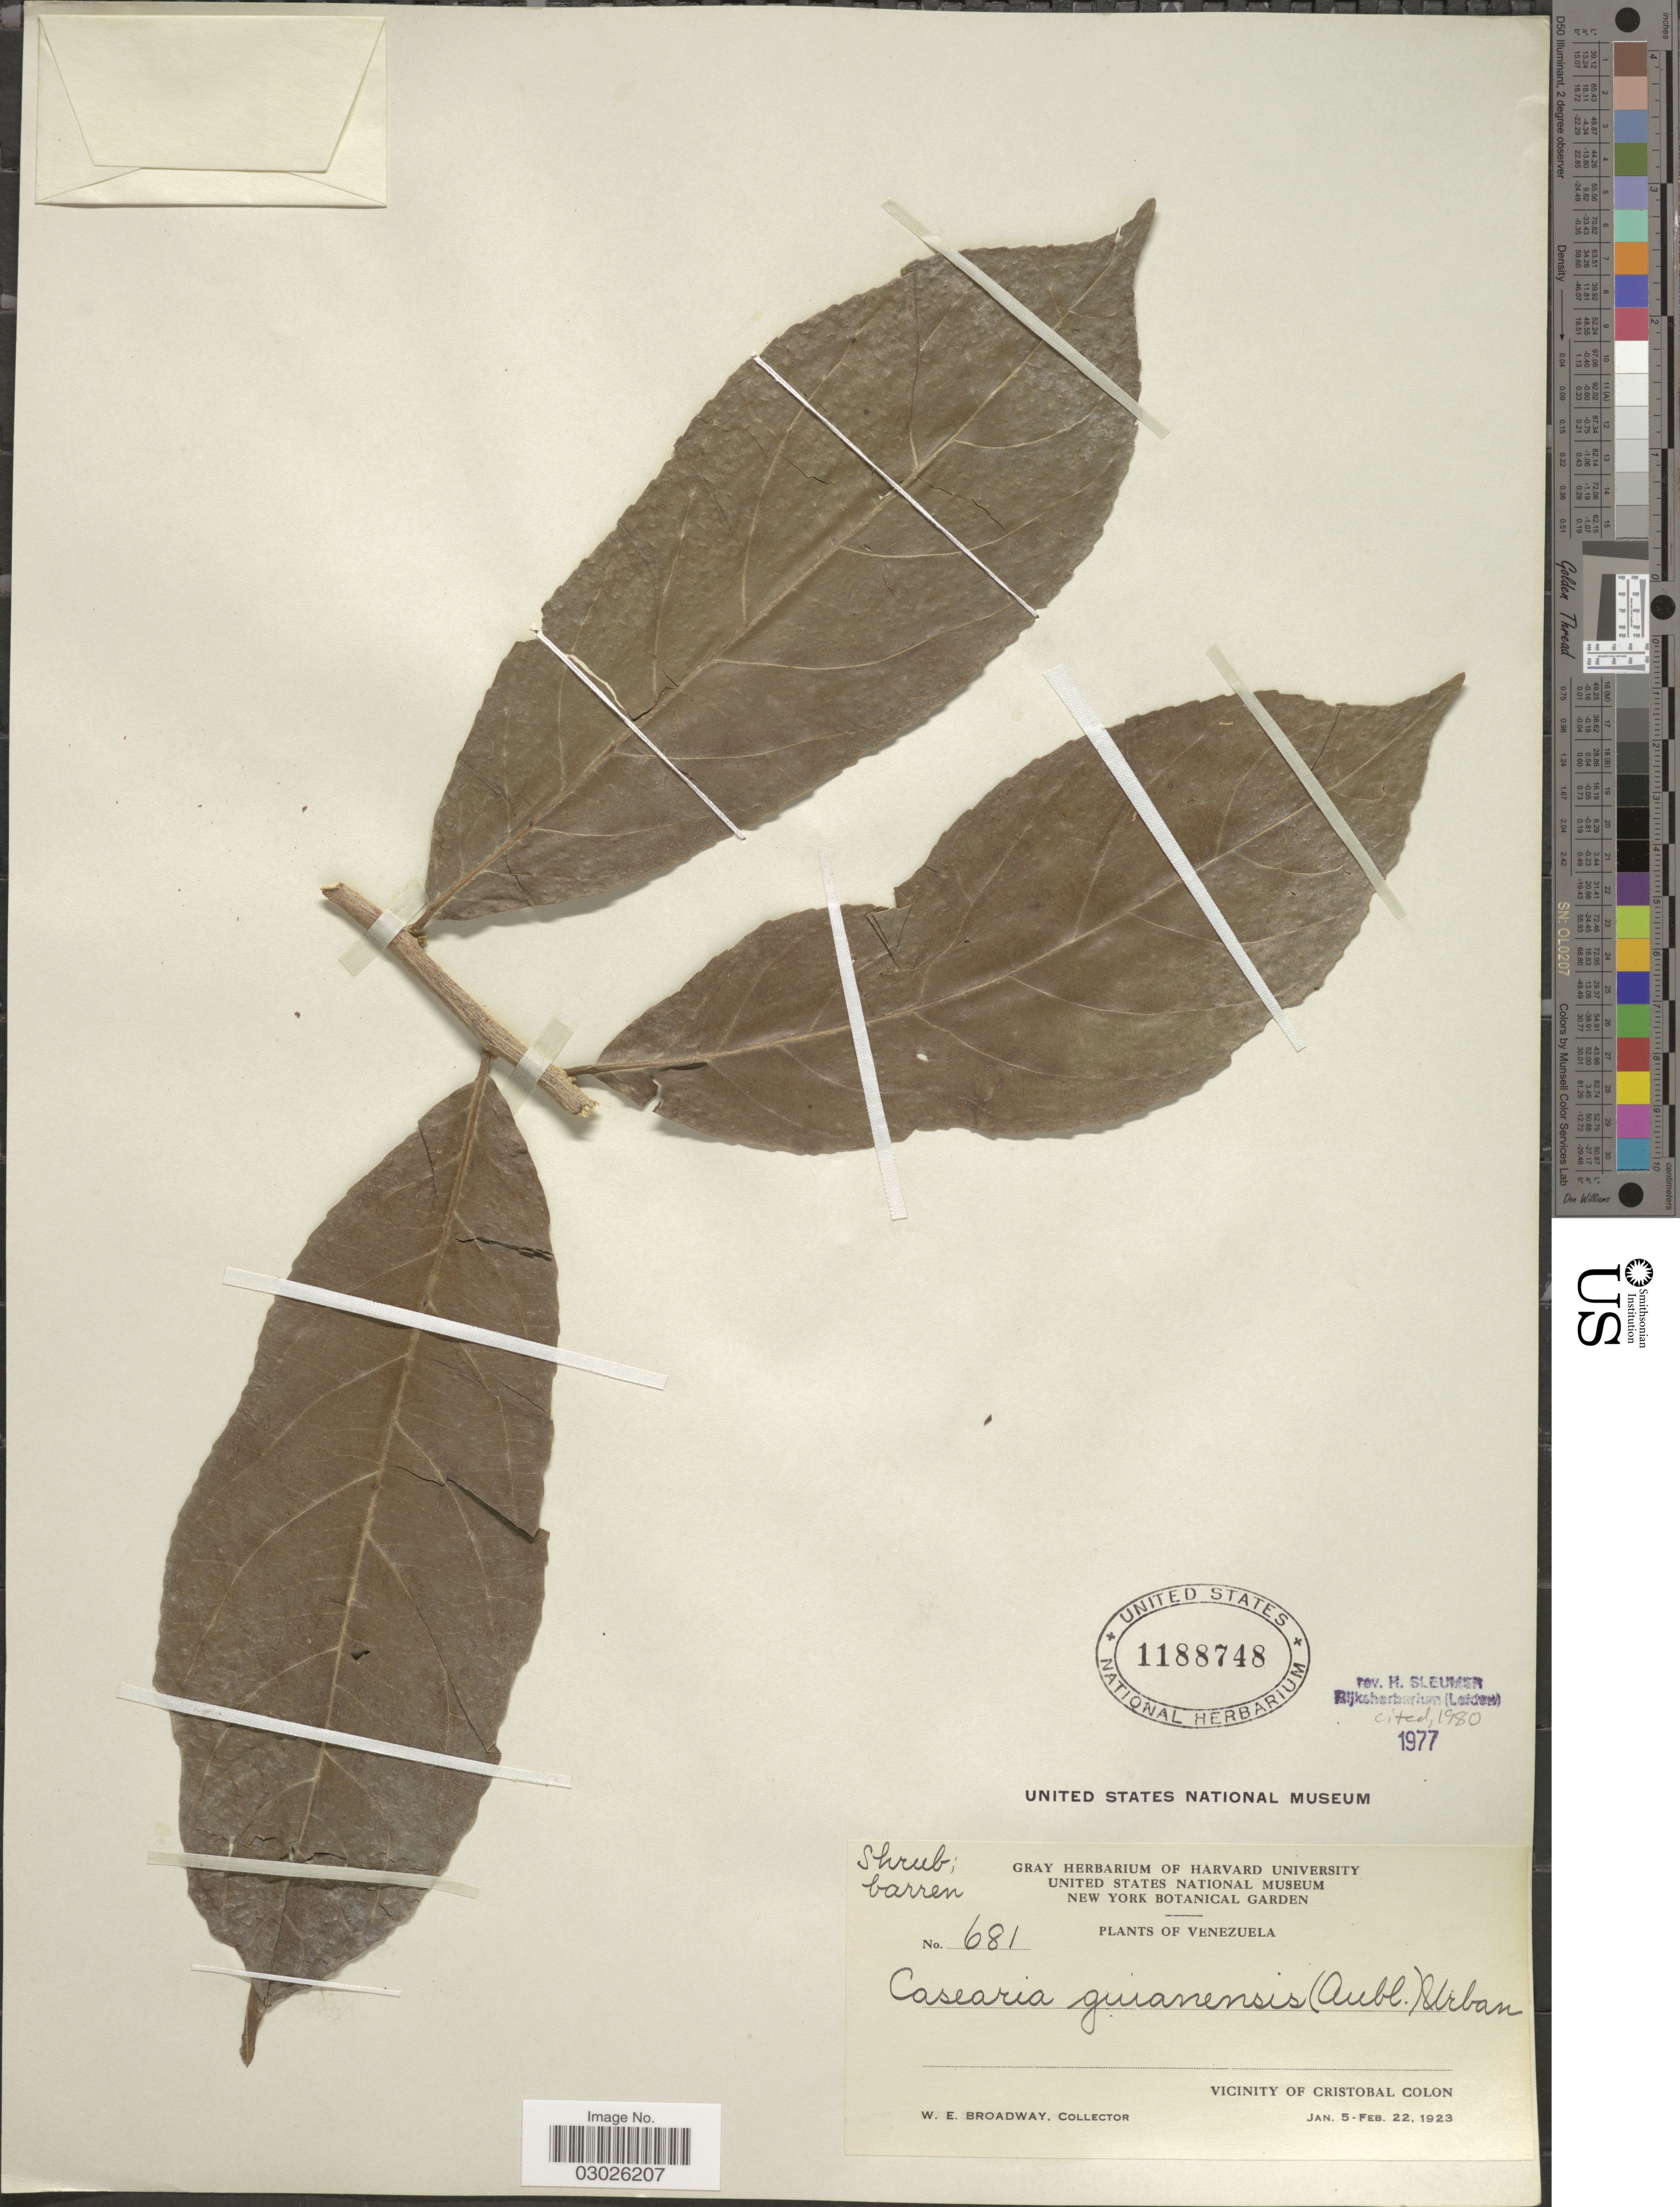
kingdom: Plantae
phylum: Tracheophyta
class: Magnoliopsida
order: Malpighiales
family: Salicaceae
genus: Casearia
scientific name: Casearia guianensis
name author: (Aubl.) Urb.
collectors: W. E. Broadway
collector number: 681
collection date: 1923-01-05/1923-02-22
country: Venezuela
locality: Vicinity of Cristobal Colon.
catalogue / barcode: US 1188748